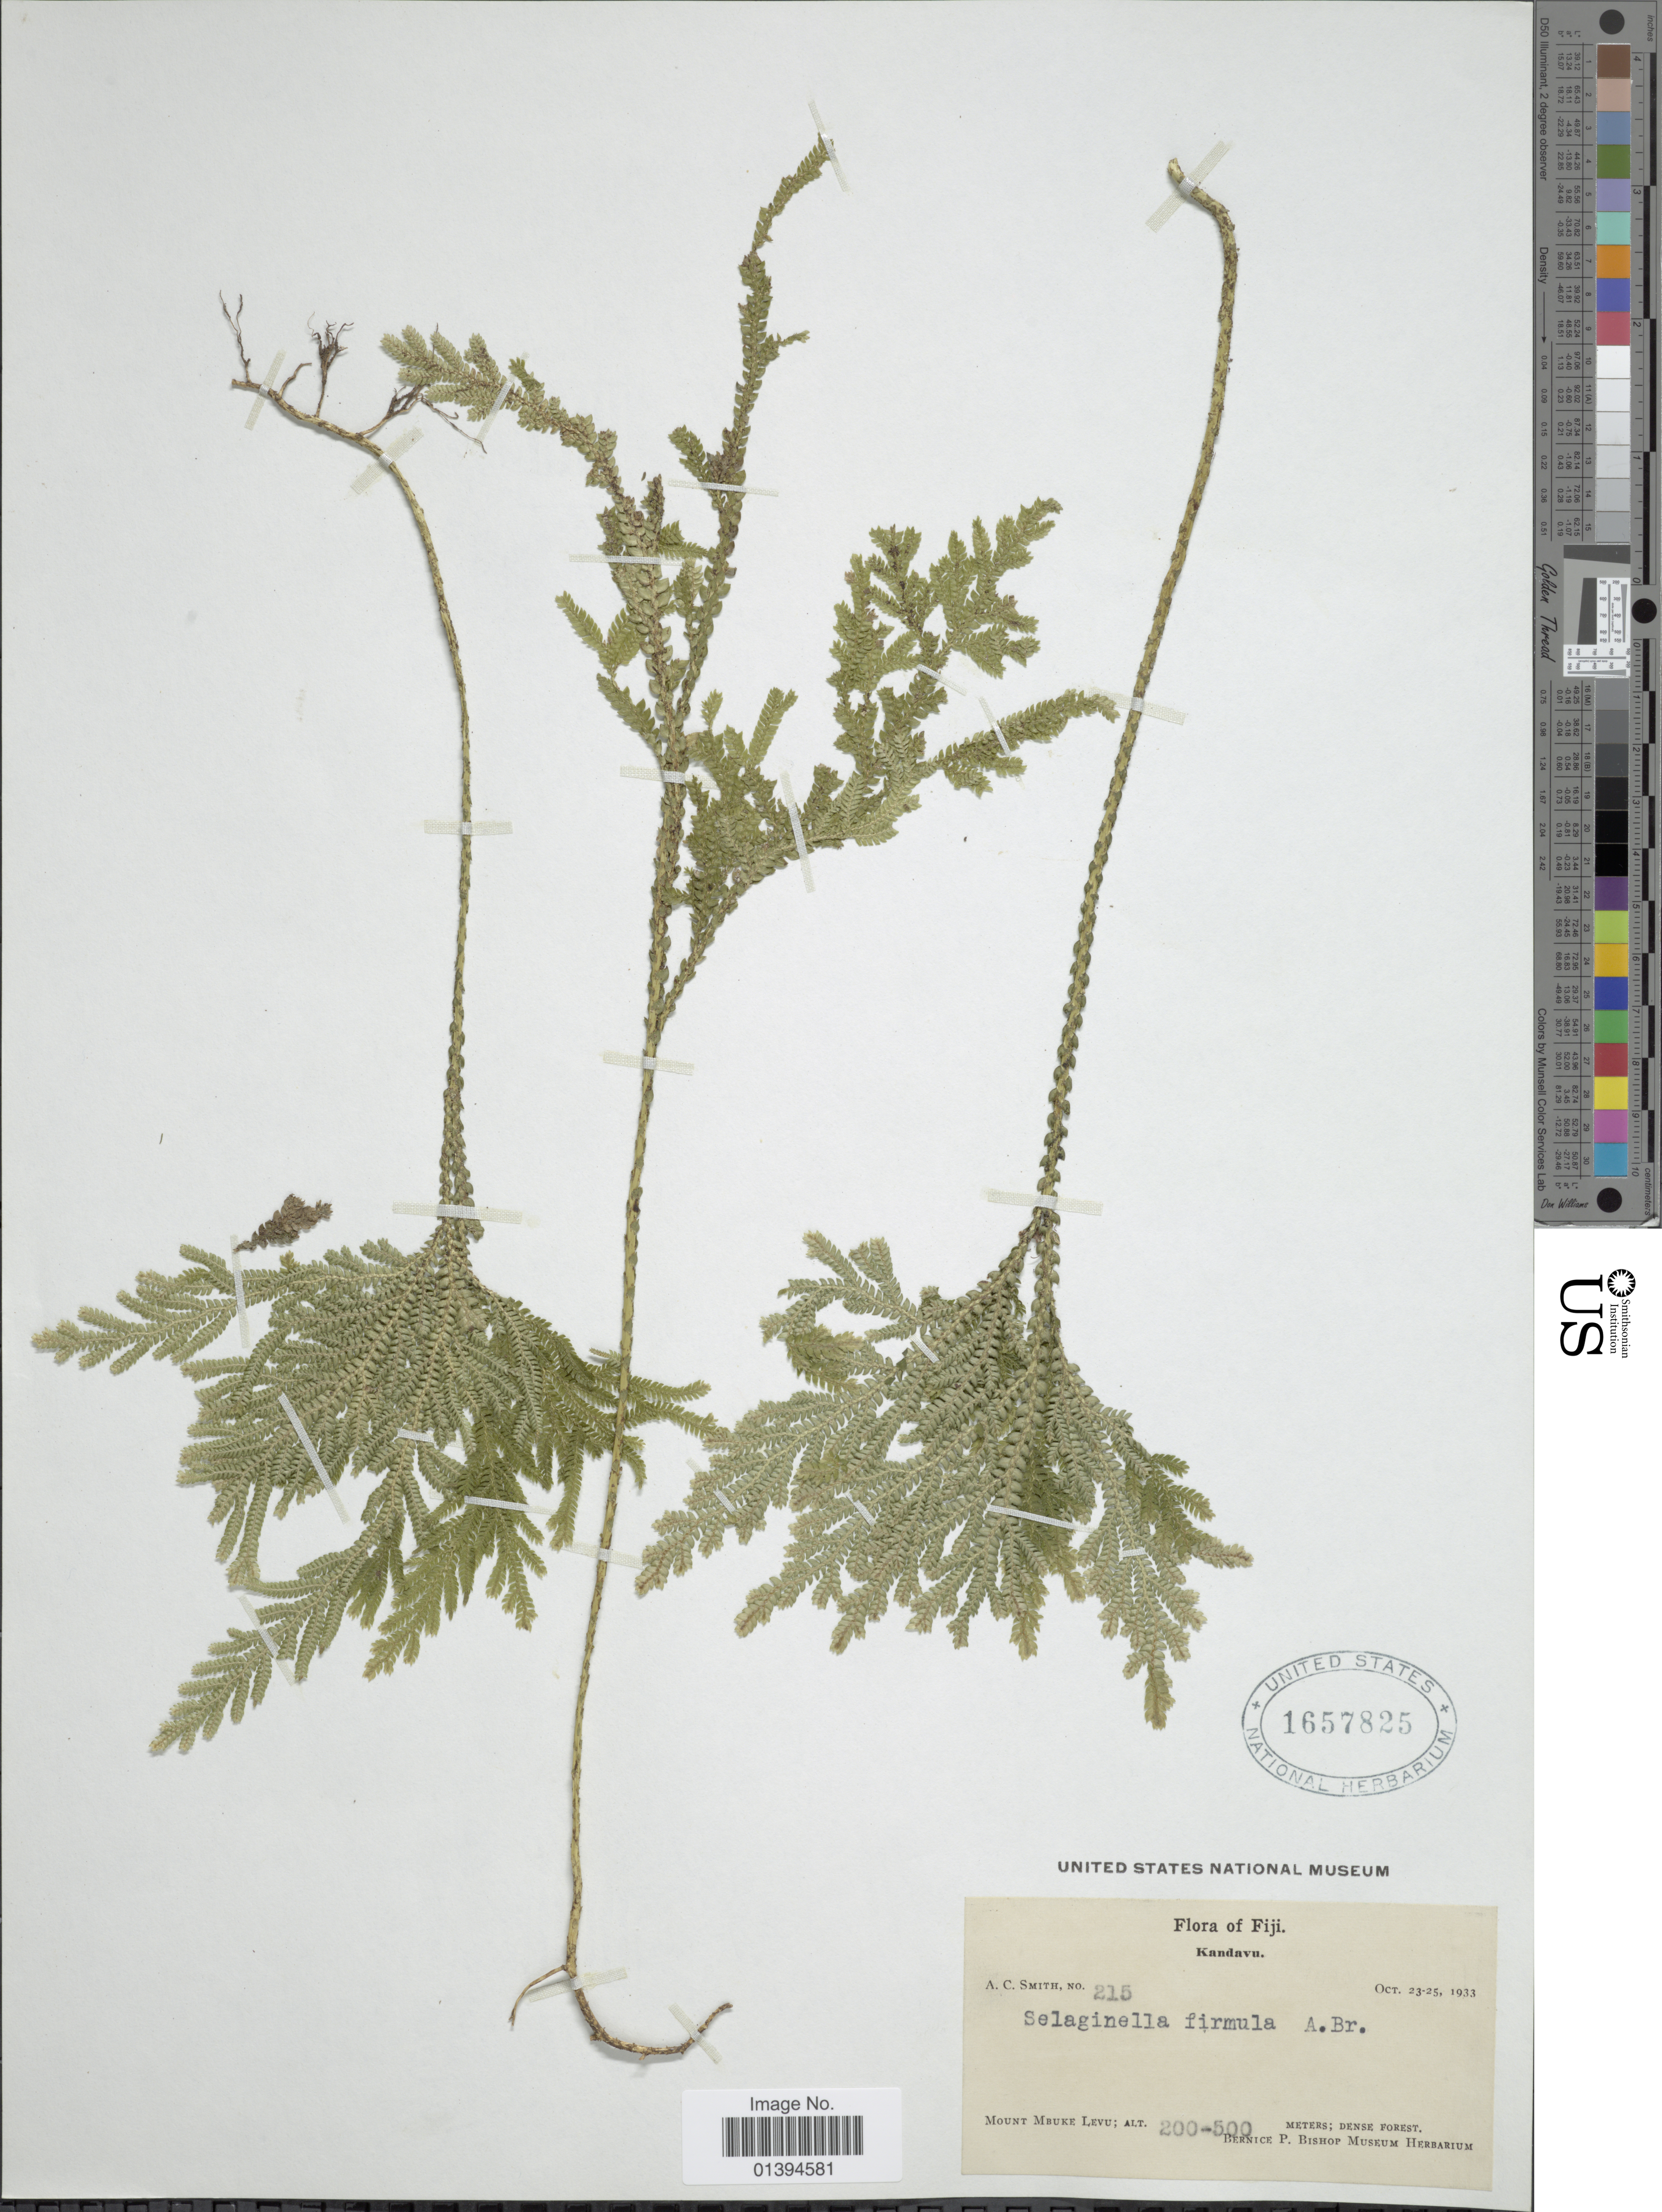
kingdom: Plantae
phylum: Tracheophyta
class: Lycopodiopsida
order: Selaginellales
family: Selaginellaceae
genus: Selaginella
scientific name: Selaginella firmula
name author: A. Br.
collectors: A. C. Smith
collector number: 215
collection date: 1933-10-23/1933-10-25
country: Fiji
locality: Kandavu, Mount Mbuke Levu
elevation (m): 200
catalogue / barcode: US 1657825